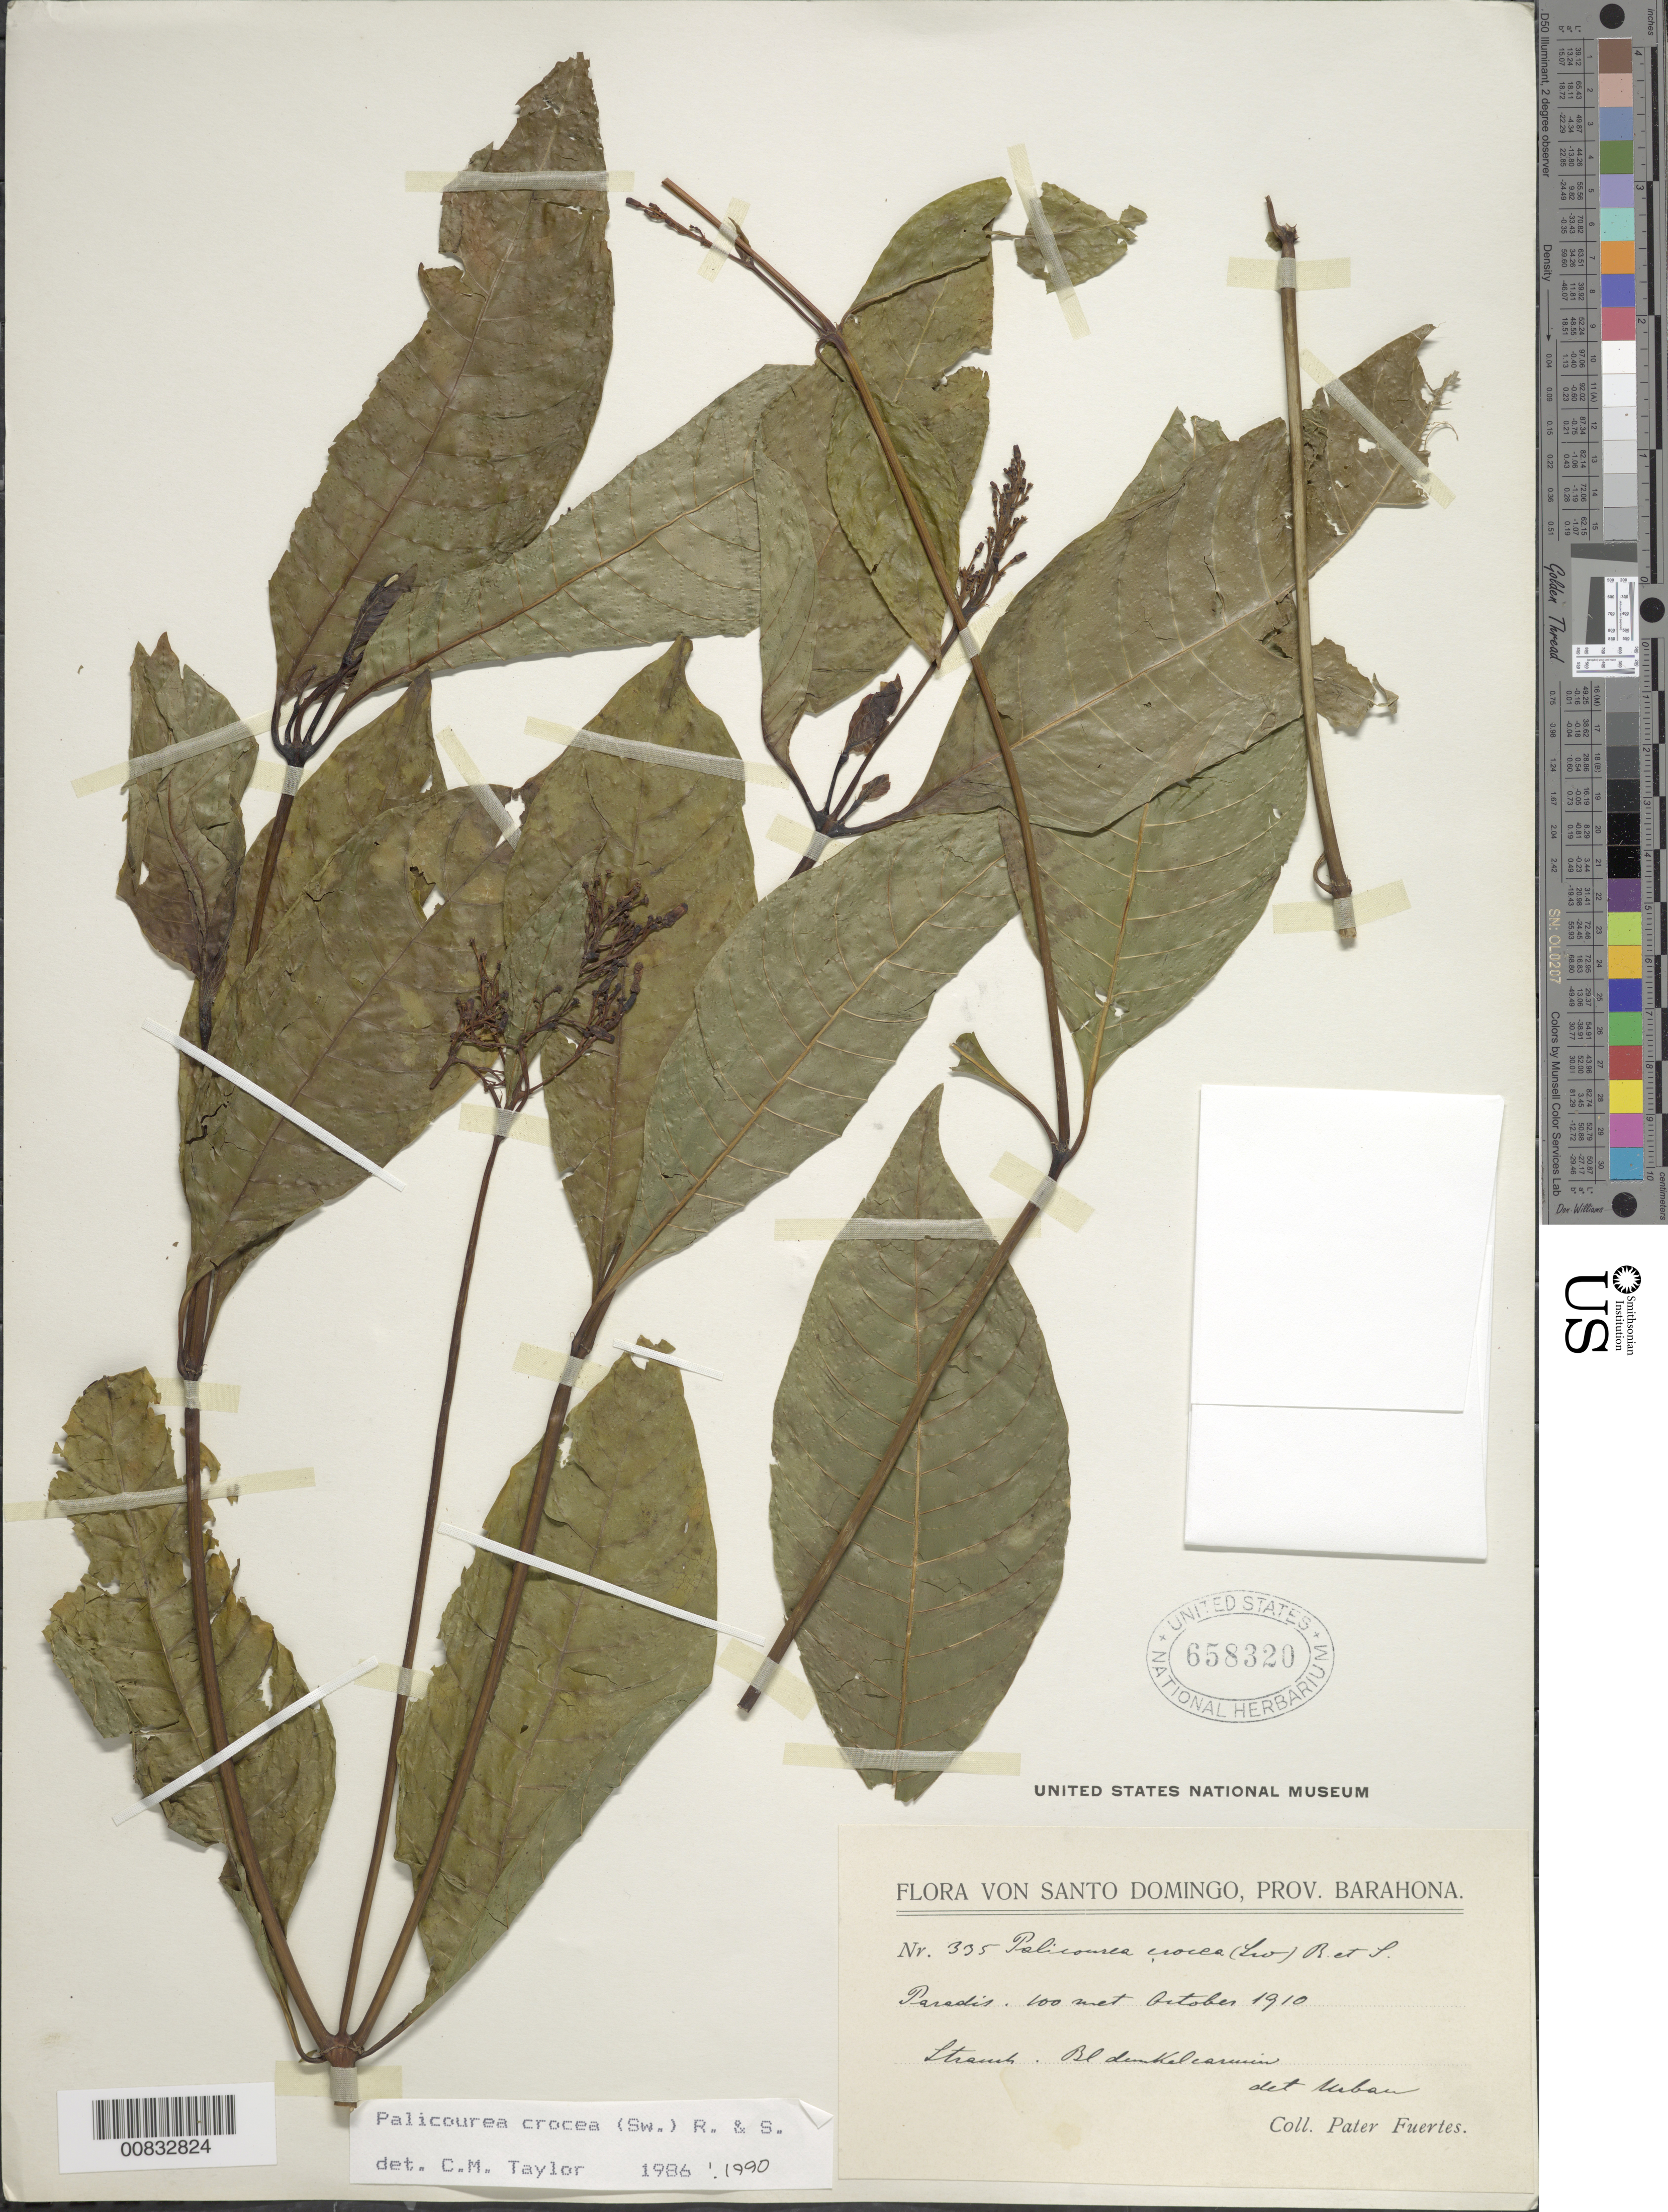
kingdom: Plantae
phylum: Tracheophyta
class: Magnoliopsida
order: Gentianales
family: Rubiaceae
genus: Palicourea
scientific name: Palicourea crocea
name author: (Sw.) Schult.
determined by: Taylor, Charlotte M.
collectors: M. D. Fuertes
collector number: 335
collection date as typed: Oct 1910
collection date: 1910-10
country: Dominican Republic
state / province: Barahona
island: Hispaniola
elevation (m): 100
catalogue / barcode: US 658320